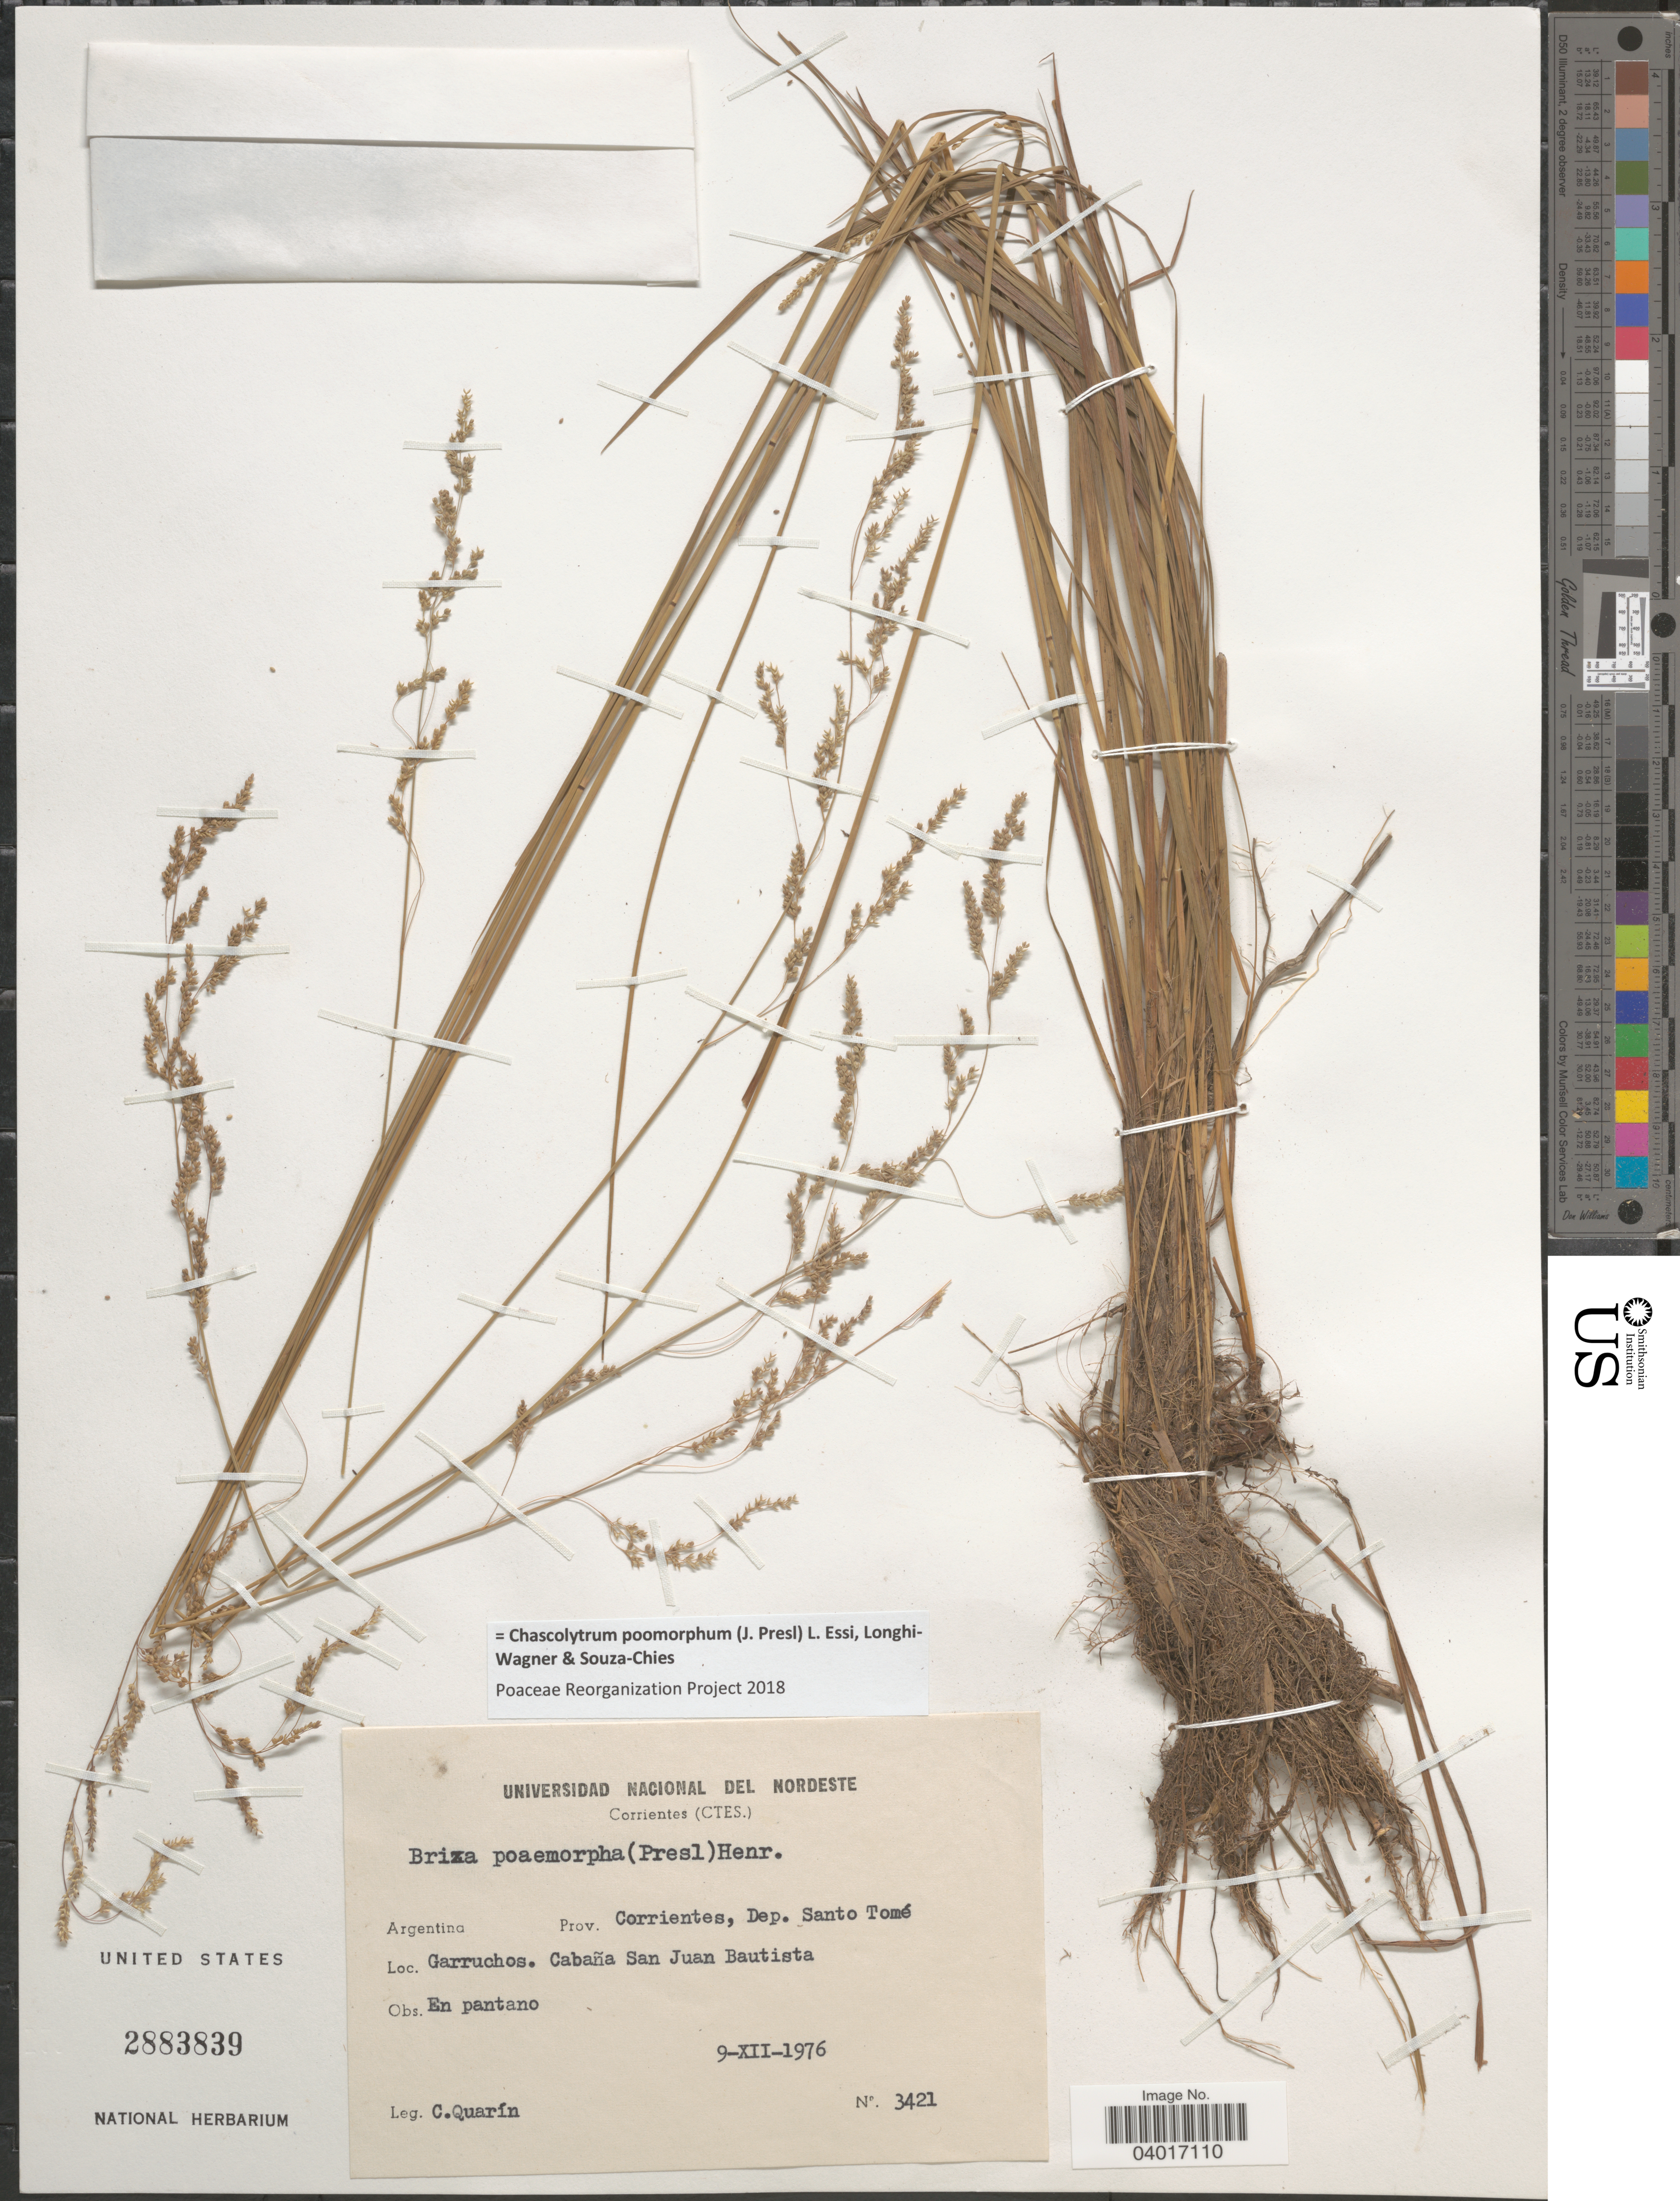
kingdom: Plantae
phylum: Tracheophyta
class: Liliopsida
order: Poales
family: Poaceae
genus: Chascolytrum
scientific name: Chascolytrum poomorphum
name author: (J. Presl) L. Essi et al.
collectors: C. Quarín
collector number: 3421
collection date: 1976-12-09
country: Argentina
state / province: Corrientes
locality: Dep. Santo Tomé. Garruchos. Cabaña San Juan Bautista.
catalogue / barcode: US 2883839